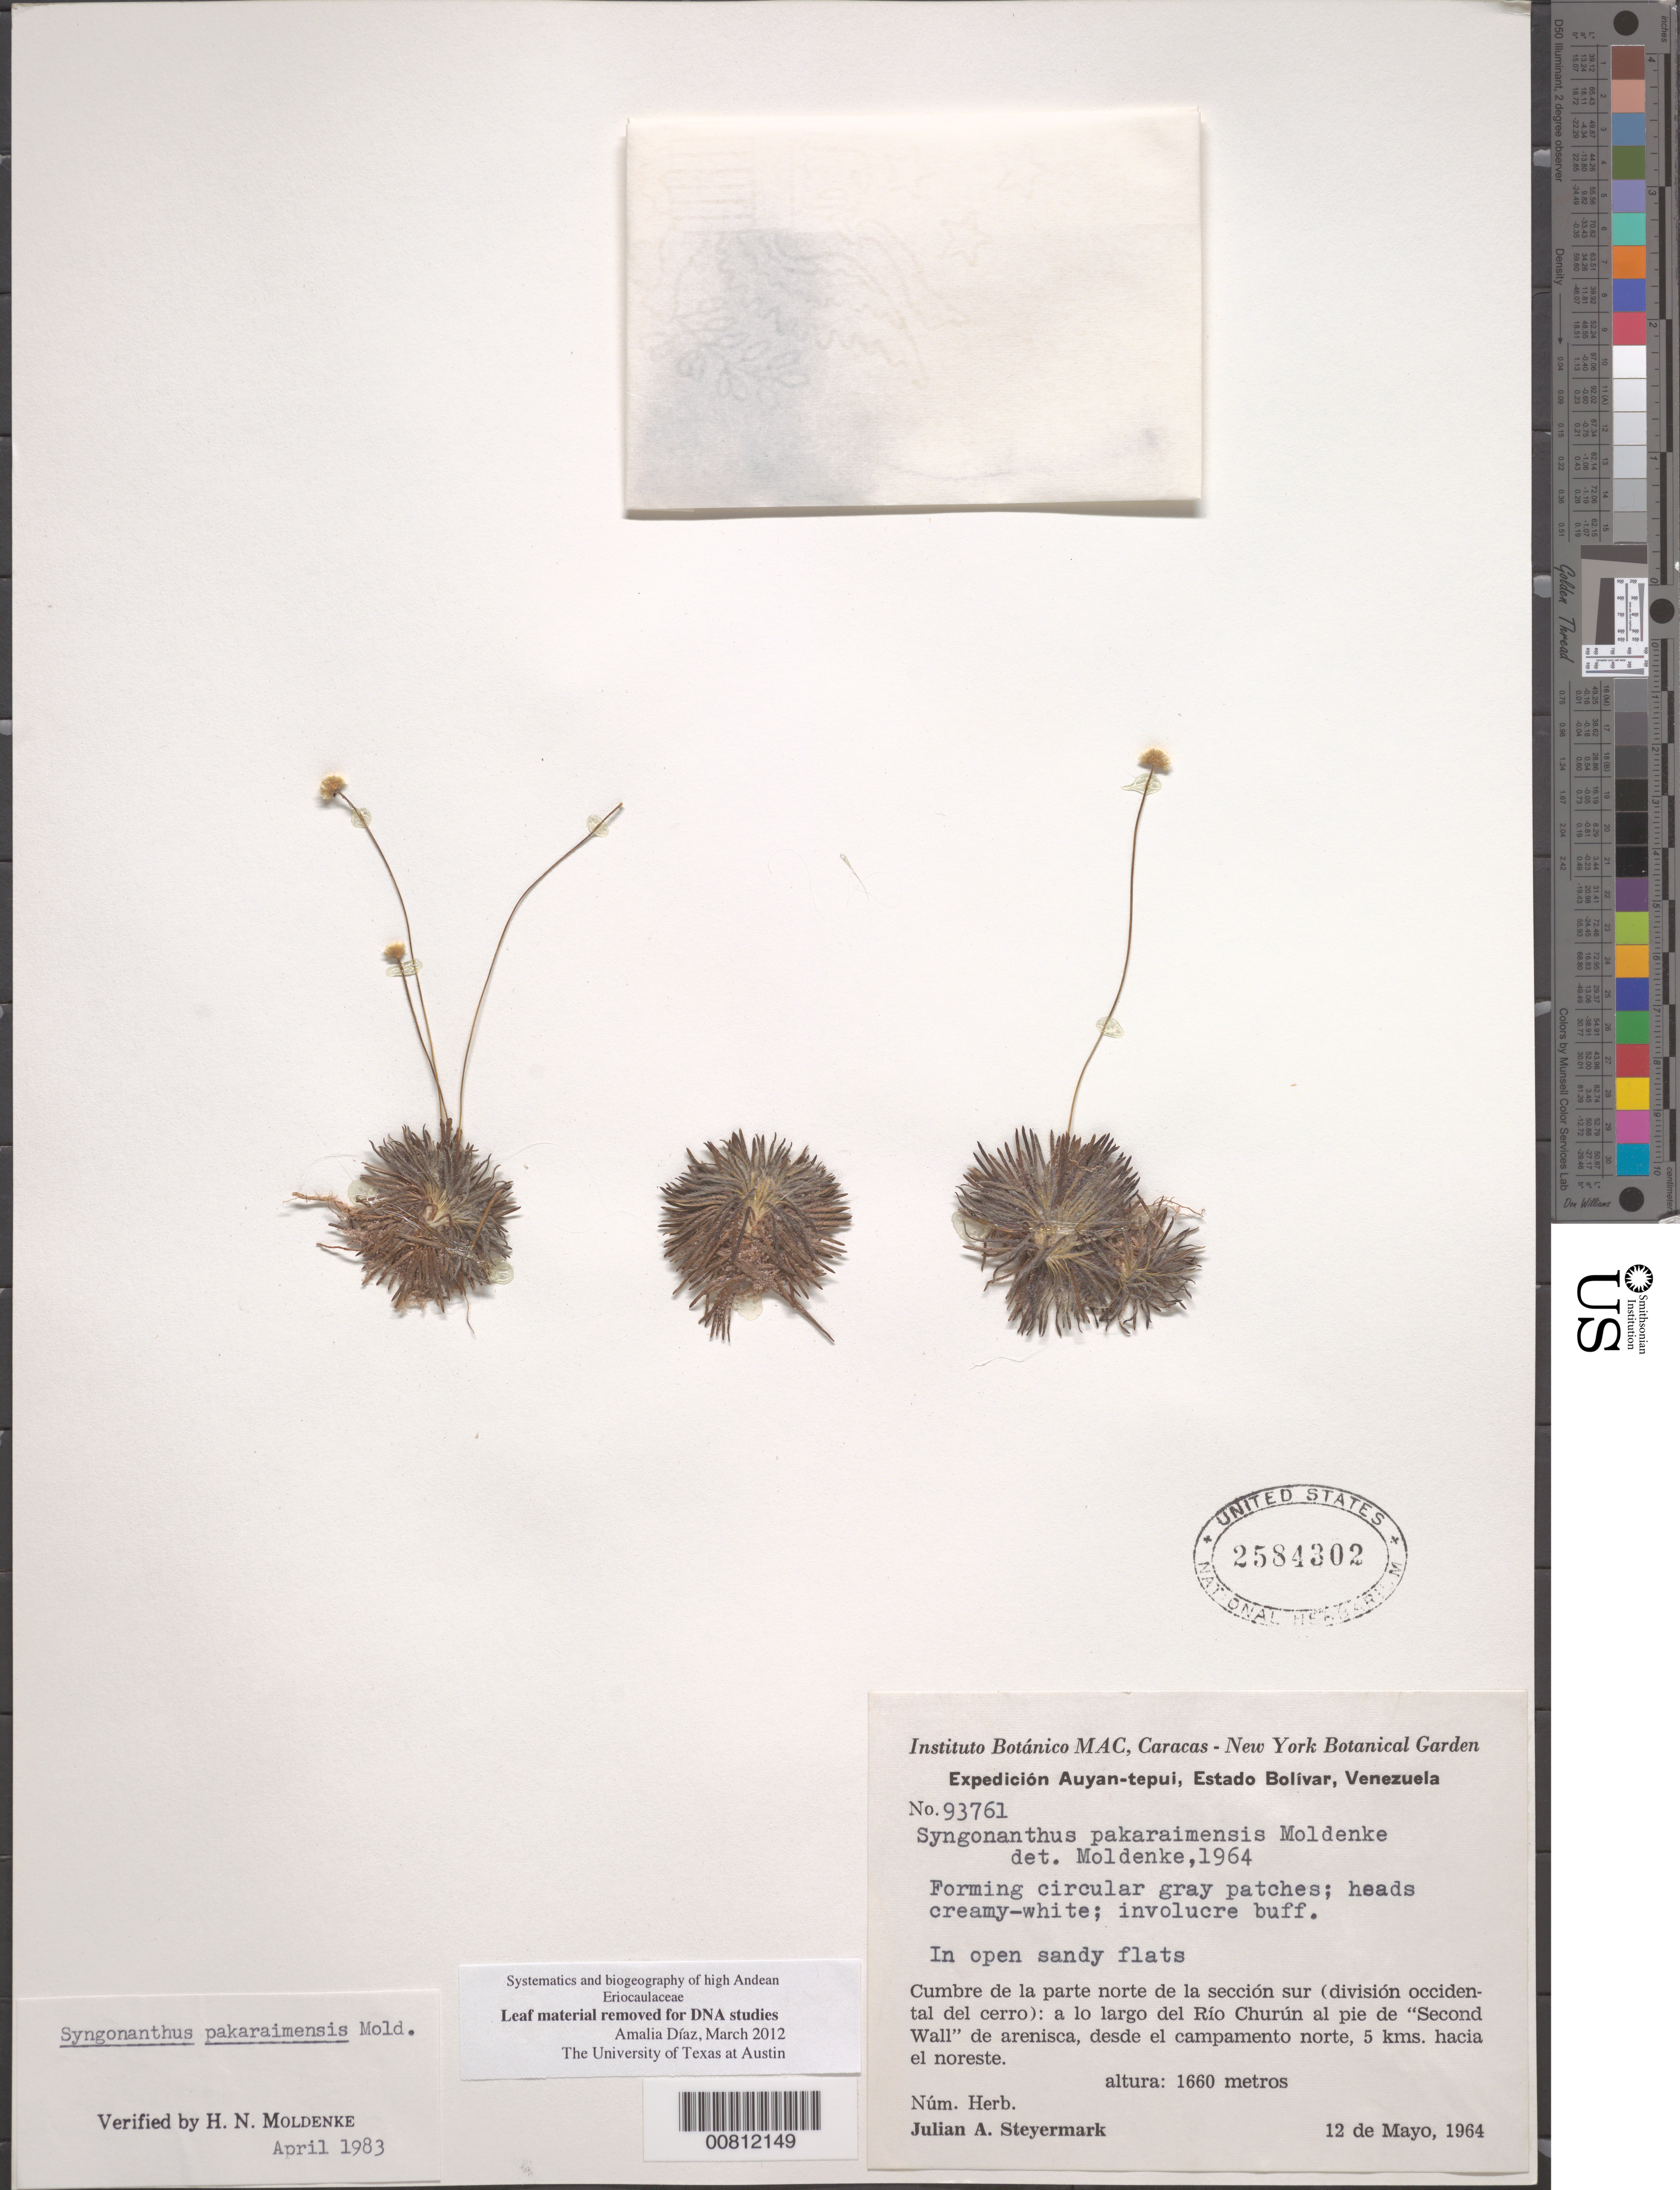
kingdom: Plantae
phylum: Tracheophyta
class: Liliopsida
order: Poales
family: Eriocaulaceae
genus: Syngonanthus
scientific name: Syngonanthus pakaraimensis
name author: Moldenke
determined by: Moldenke, H. N.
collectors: J. Steyermark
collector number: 93761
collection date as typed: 12-May-64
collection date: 1964-05-12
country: Venezuela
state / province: Bolívar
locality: Auyan-tepuí, Río Churún, de la parte norte de la sección sur (división occidental del cerro); a lo largo del Río Churún al pie de "Second Wall" desde el campamento norte, 5 km hacia el noreste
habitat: Open sandy flats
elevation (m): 1660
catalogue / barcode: US 2584302